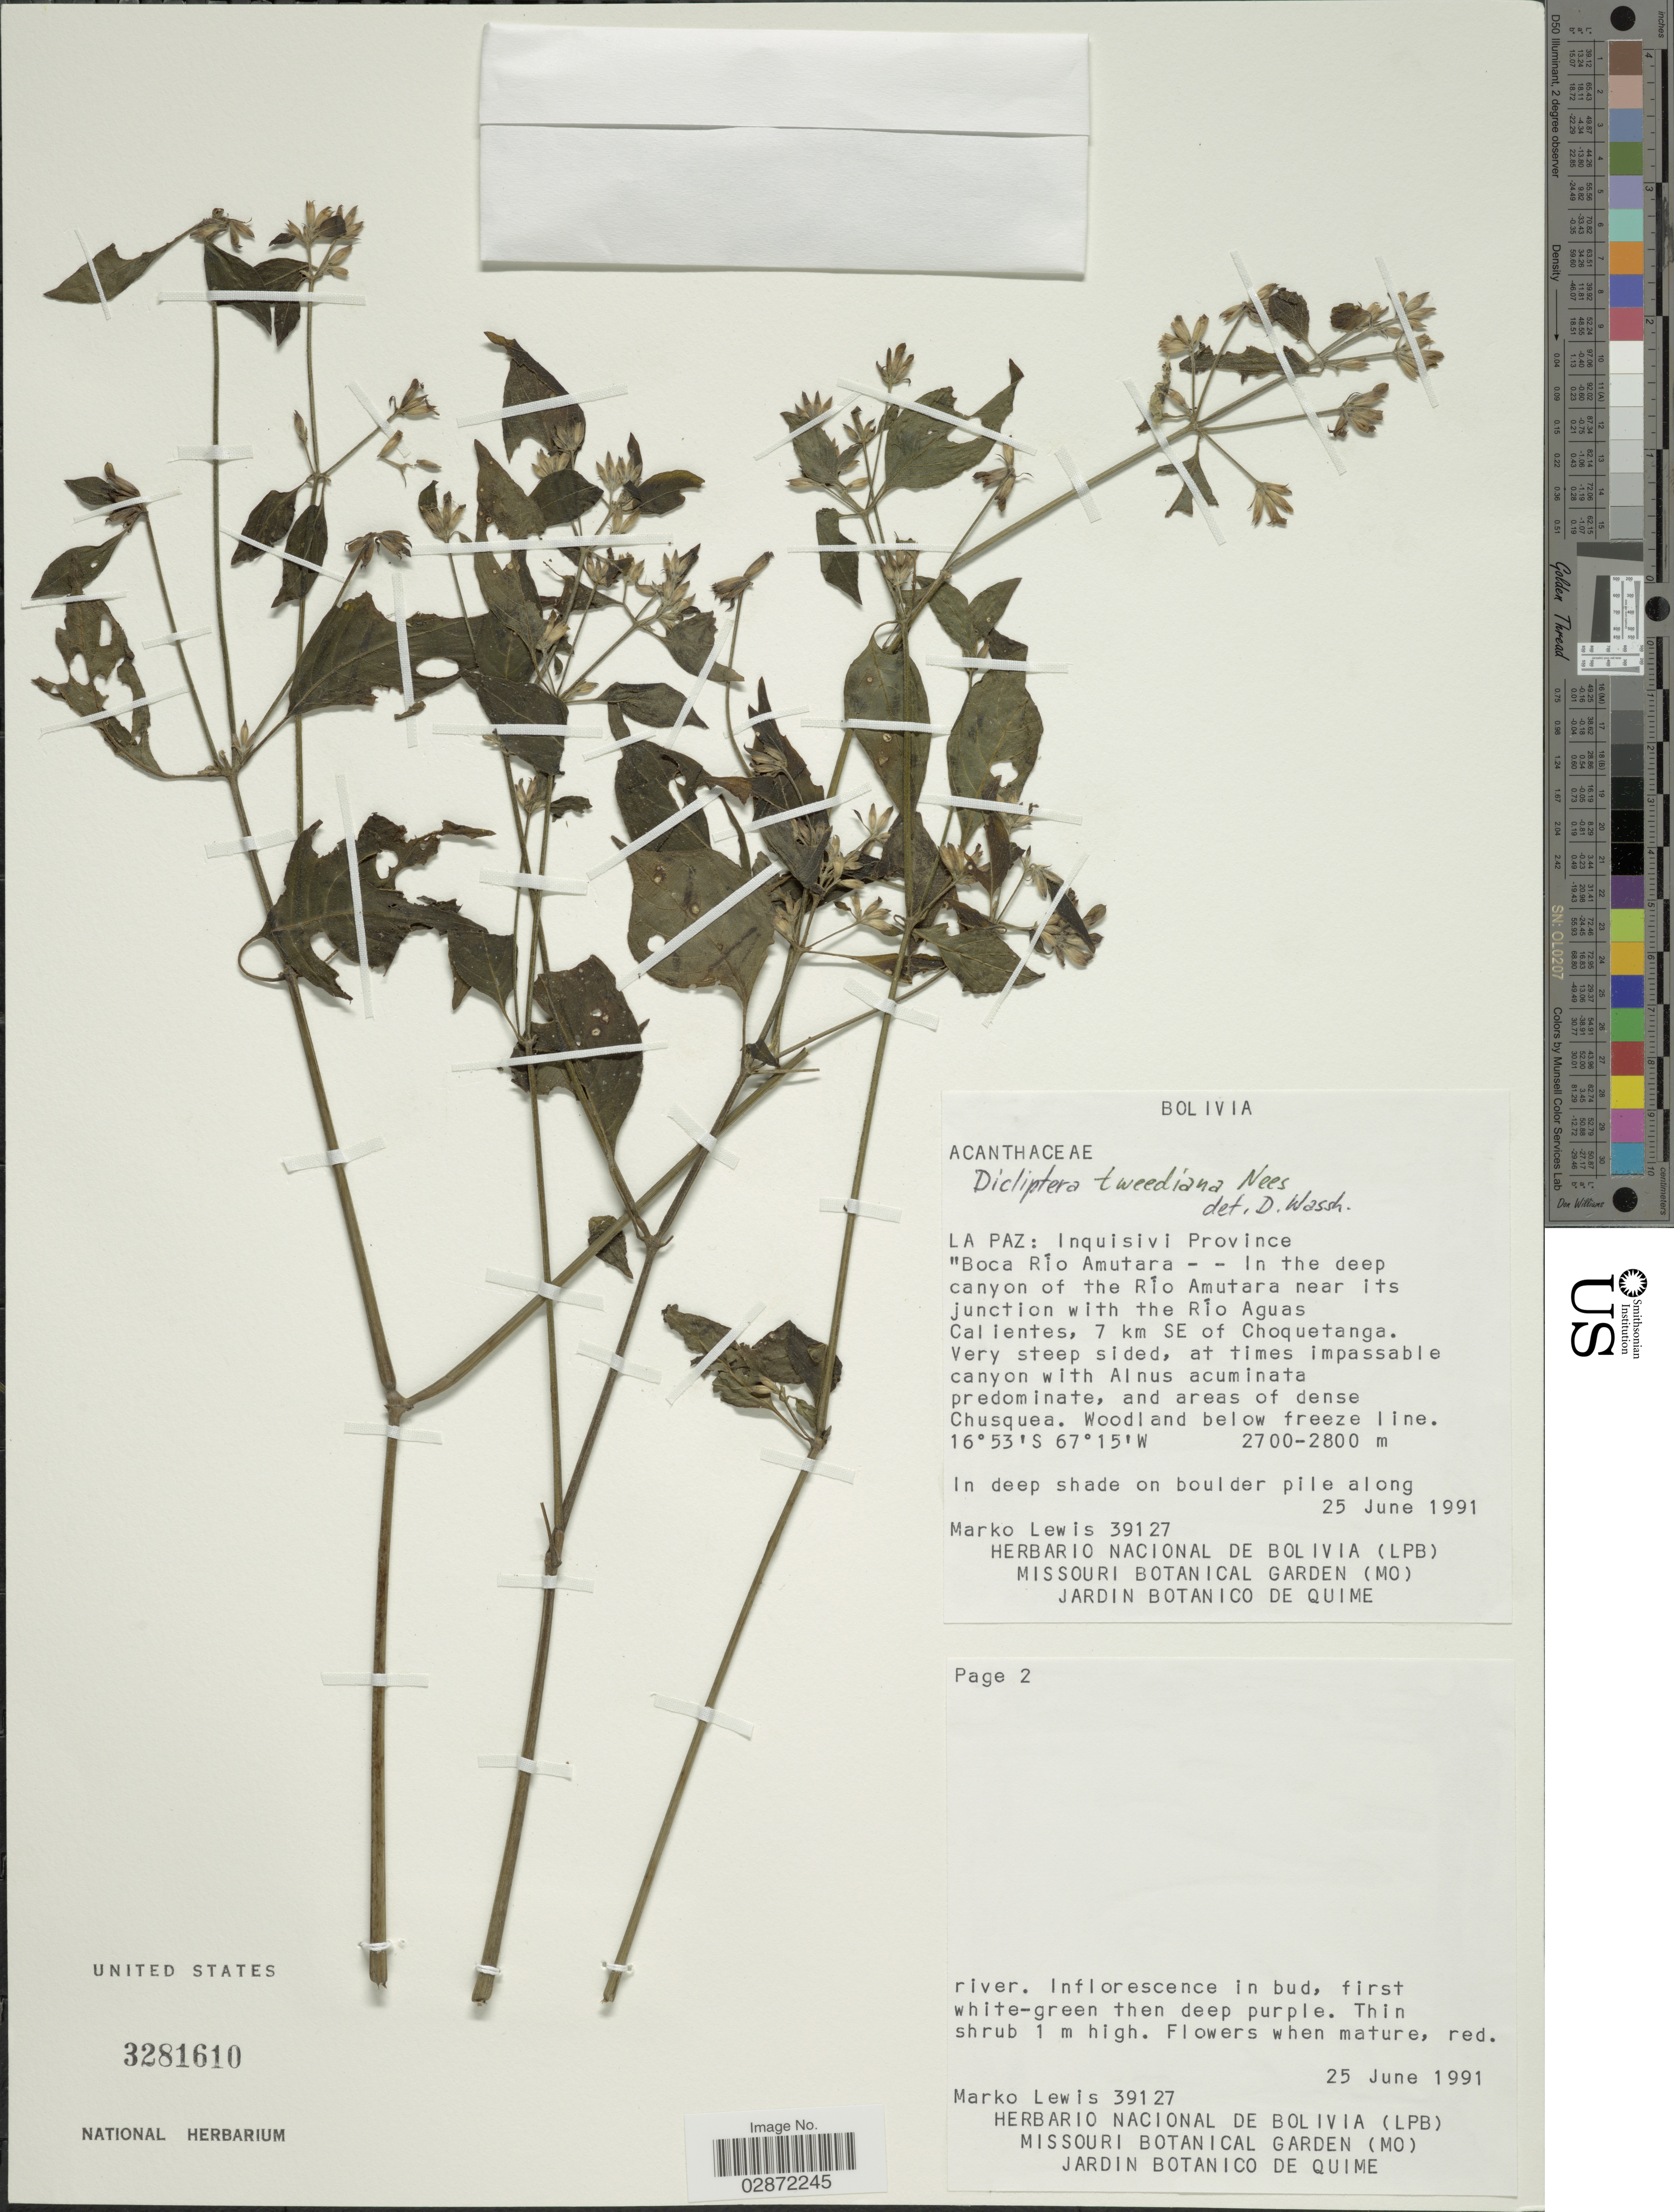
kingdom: Plantae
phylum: Tracheophyta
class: Magnoliopsida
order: Lamiales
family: Acanthaceae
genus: Dicliptera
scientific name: Dicliptera squarrosa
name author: Nees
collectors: M. A. Lewis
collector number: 39127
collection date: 1991-06-25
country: Bolivia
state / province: La Paz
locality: Inquisivi Province. Boca Río Amutara - - In the deep canyon of the Río Amutara near its junction with the Río Aguas Calientes, 7 km SE of Choquetanga.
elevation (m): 2700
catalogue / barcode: US 3281610